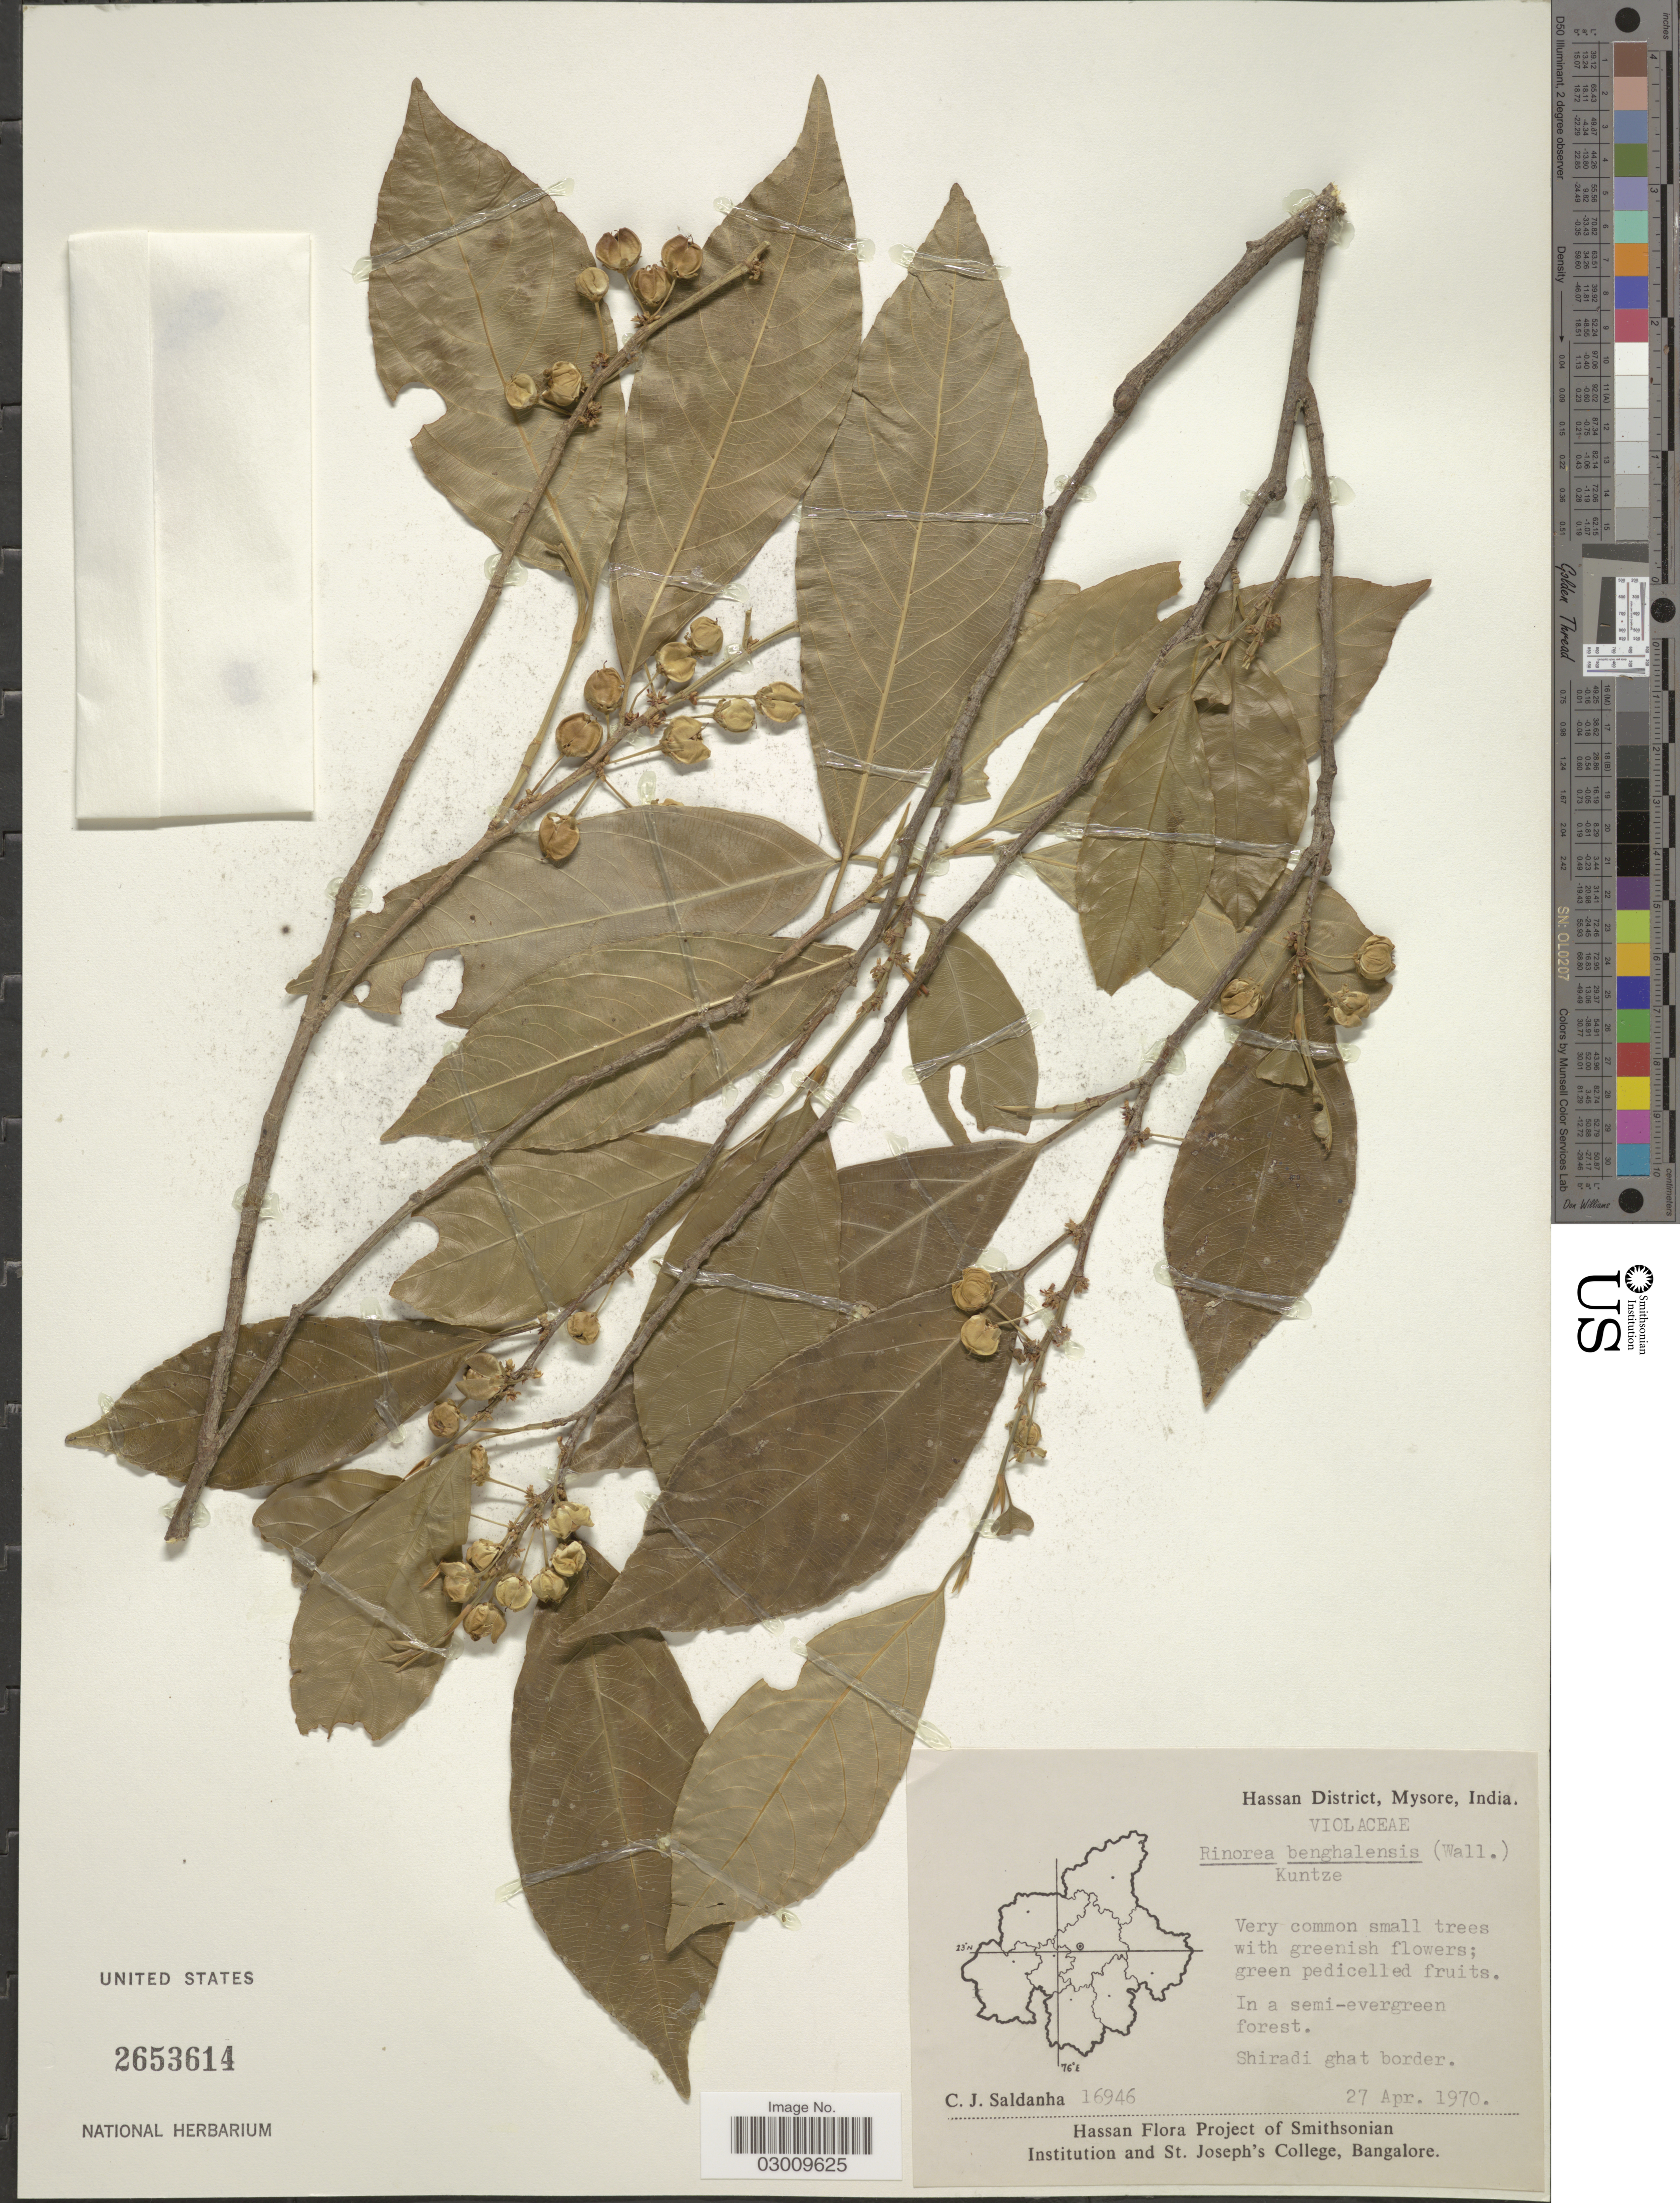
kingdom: Plantae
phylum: Tracheophyta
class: Magnoliopsida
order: Malpighiales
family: Violaceae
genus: Rinorea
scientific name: Rinorea bengalensis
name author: (Wall.) Kuntze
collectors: C. J. Saldanha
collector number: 16946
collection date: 1970-04-27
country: India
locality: Hassan District, Mysore. Shiradi ghat border.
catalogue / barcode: US 2653614